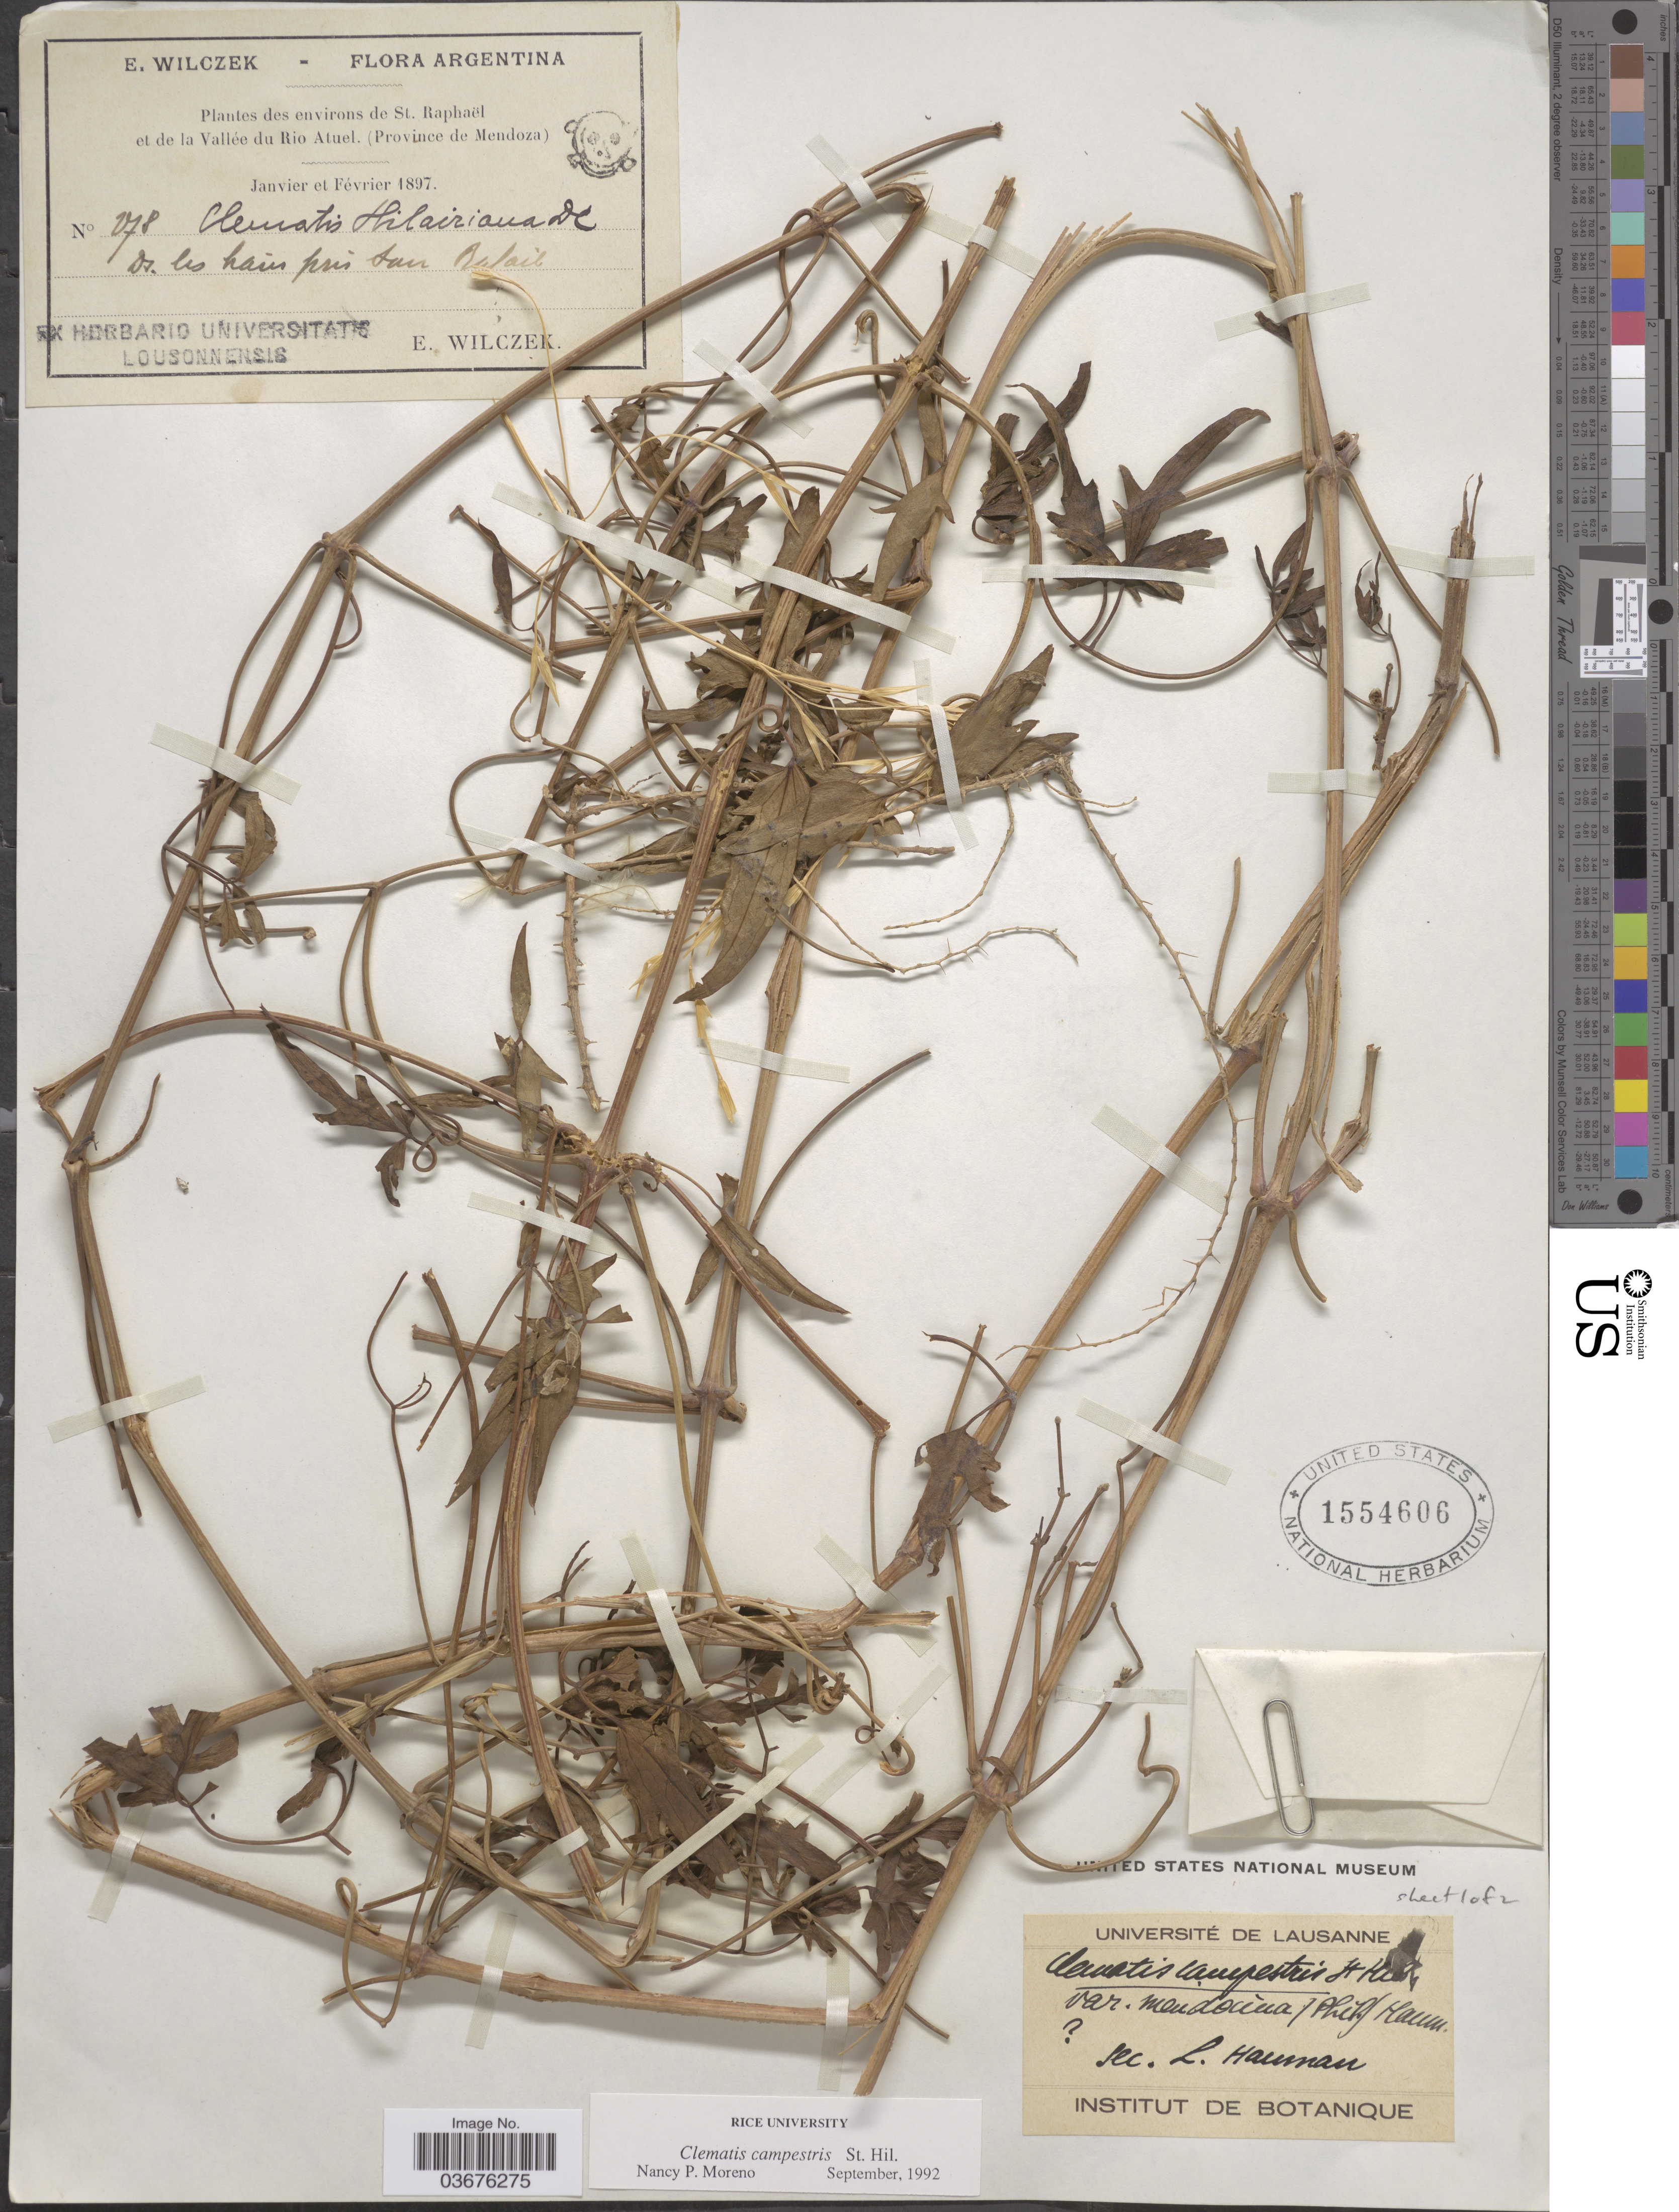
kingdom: Plantae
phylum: Tracheophyta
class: Magnoliopsida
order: Ranunculales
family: Ranunculaceae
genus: Clematis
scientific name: Clematis campestris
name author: A. St.-Hil.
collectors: E. Wilczek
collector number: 278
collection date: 1897-01/1897-02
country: Argentina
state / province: Mendoza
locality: Environs de St. Raphaël et de la Vallée du Rio Atuel, les haies prés S. Rafael.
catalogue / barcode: US 1554606